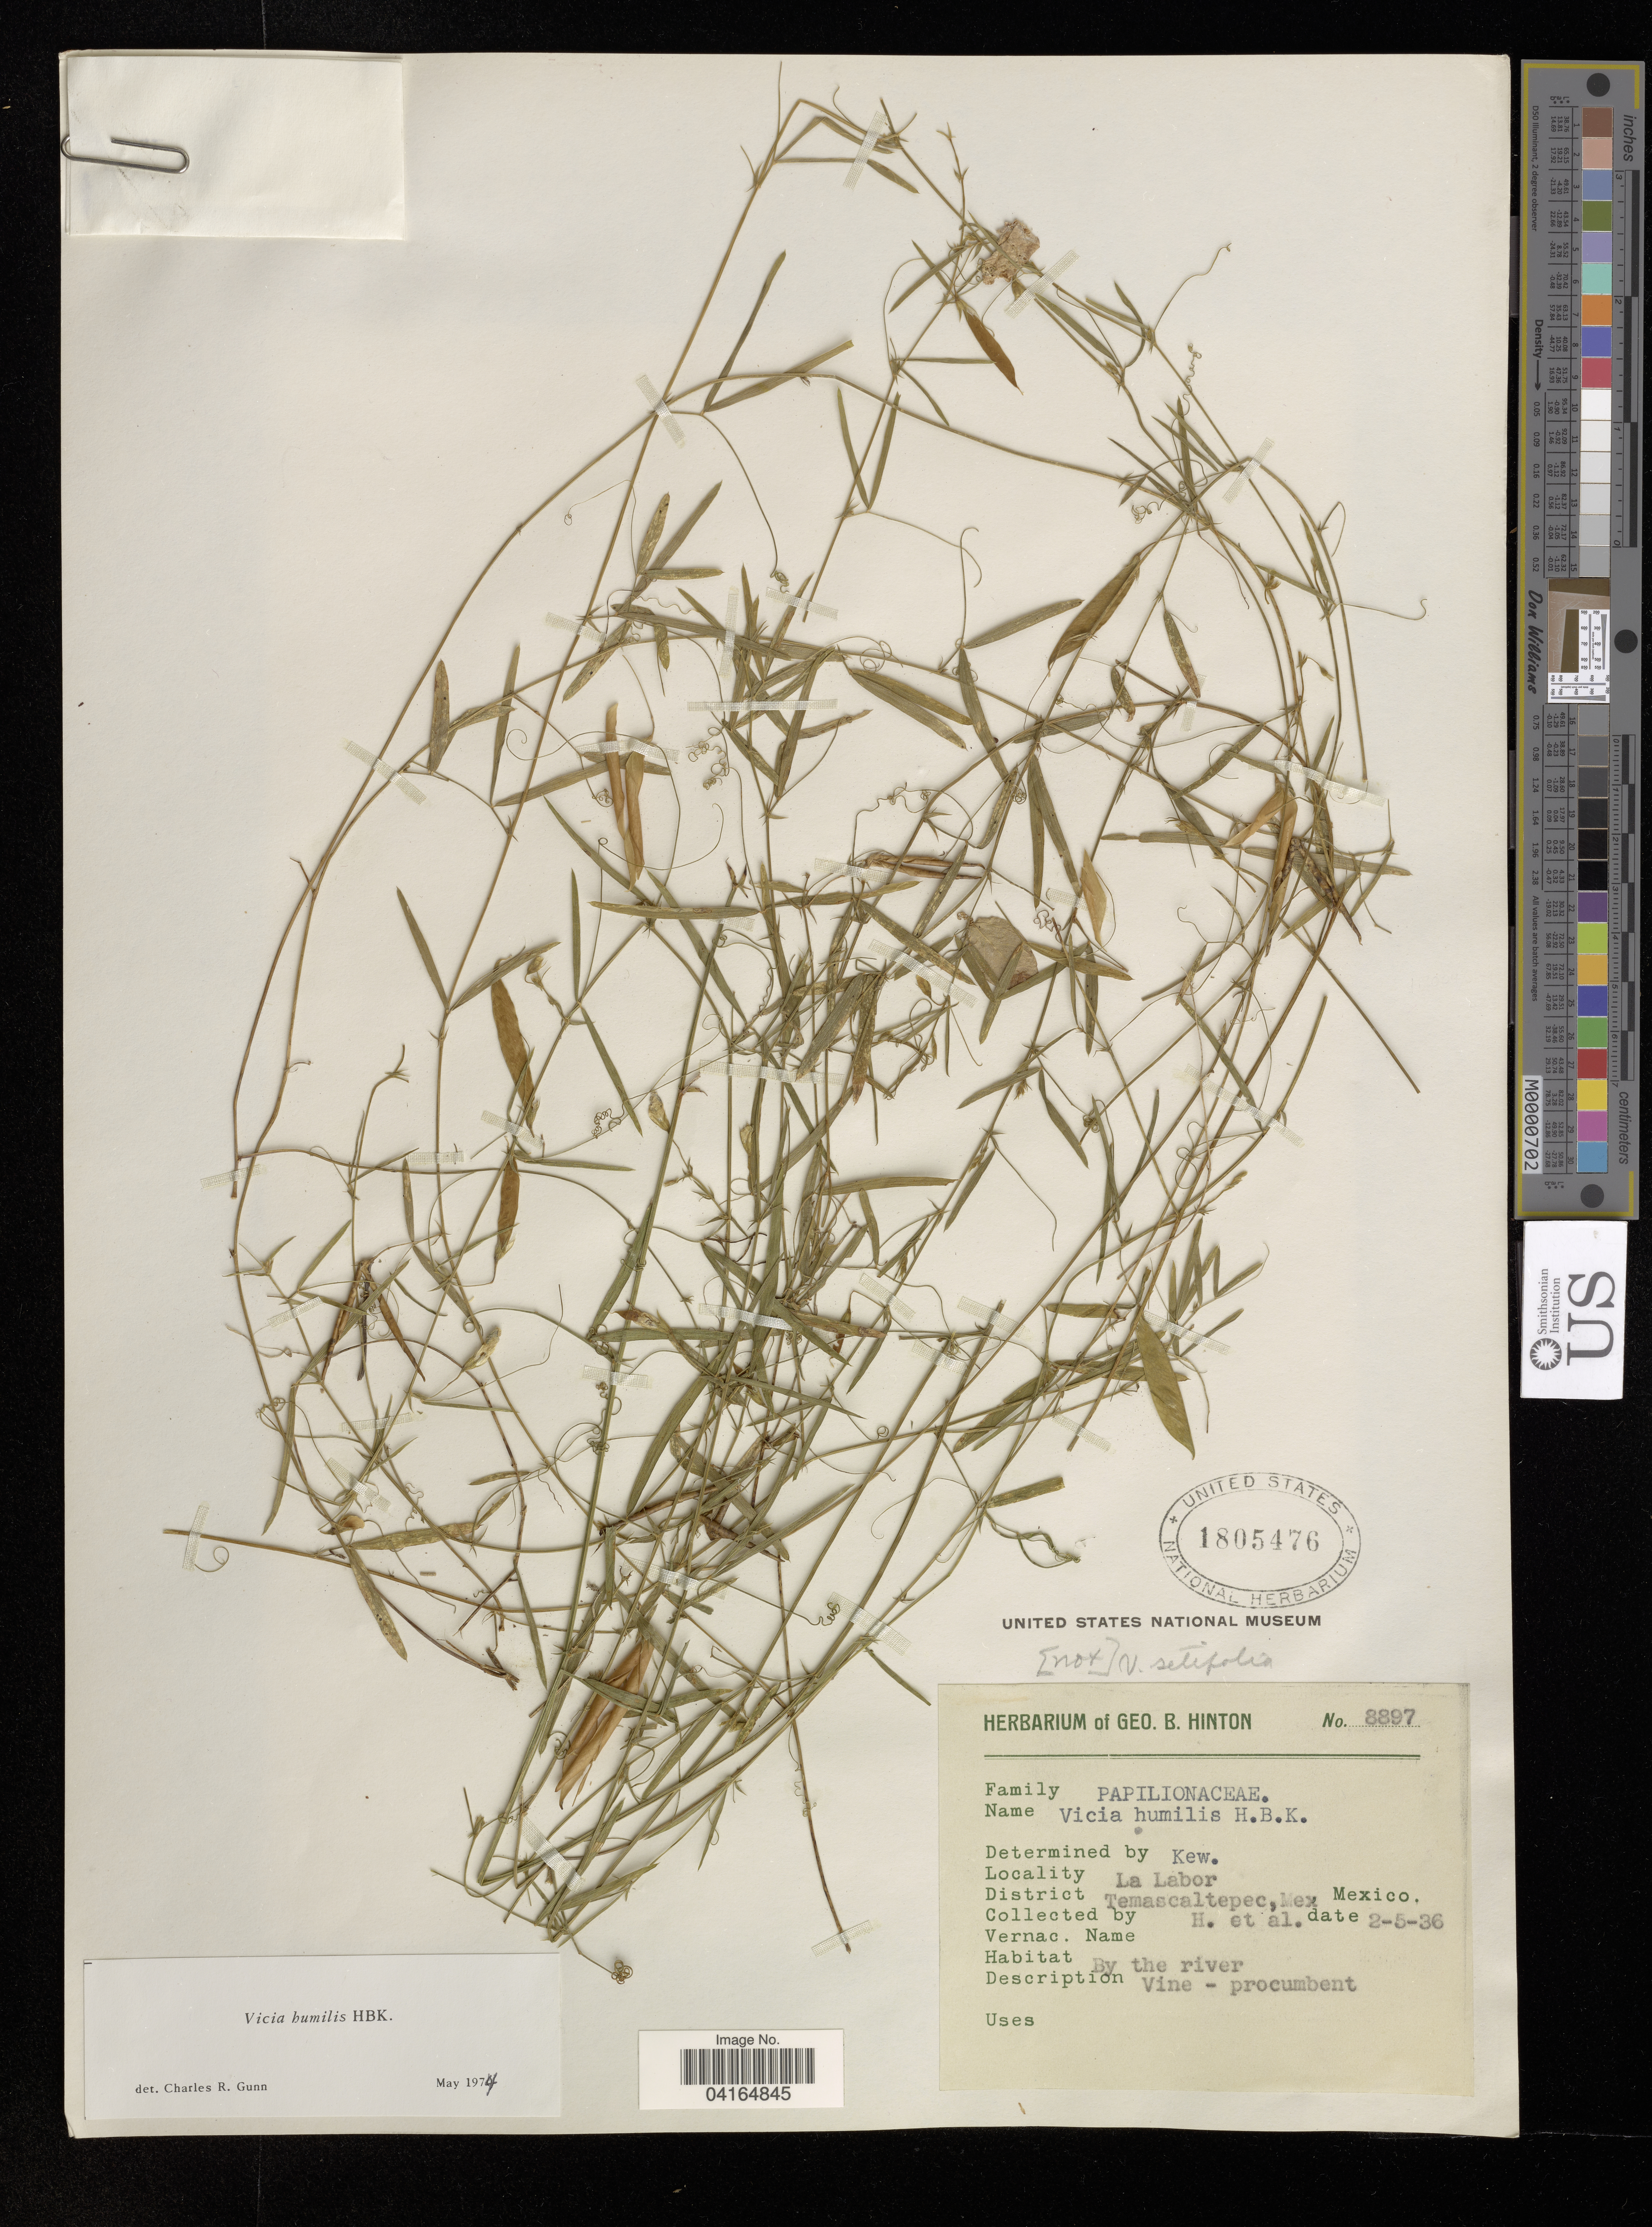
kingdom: Plantae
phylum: Tracheophyta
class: Magnoliopsida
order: Fabales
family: Fabaceae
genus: Vicia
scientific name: Vicia humilis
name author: Kunth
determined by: Hechenleitner, Paulina, RBG Edinburgh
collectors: G. B. Hinton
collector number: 8897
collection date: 1936-05-02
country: Mexico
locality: District Temascaltepec.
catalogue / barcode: US 1805476